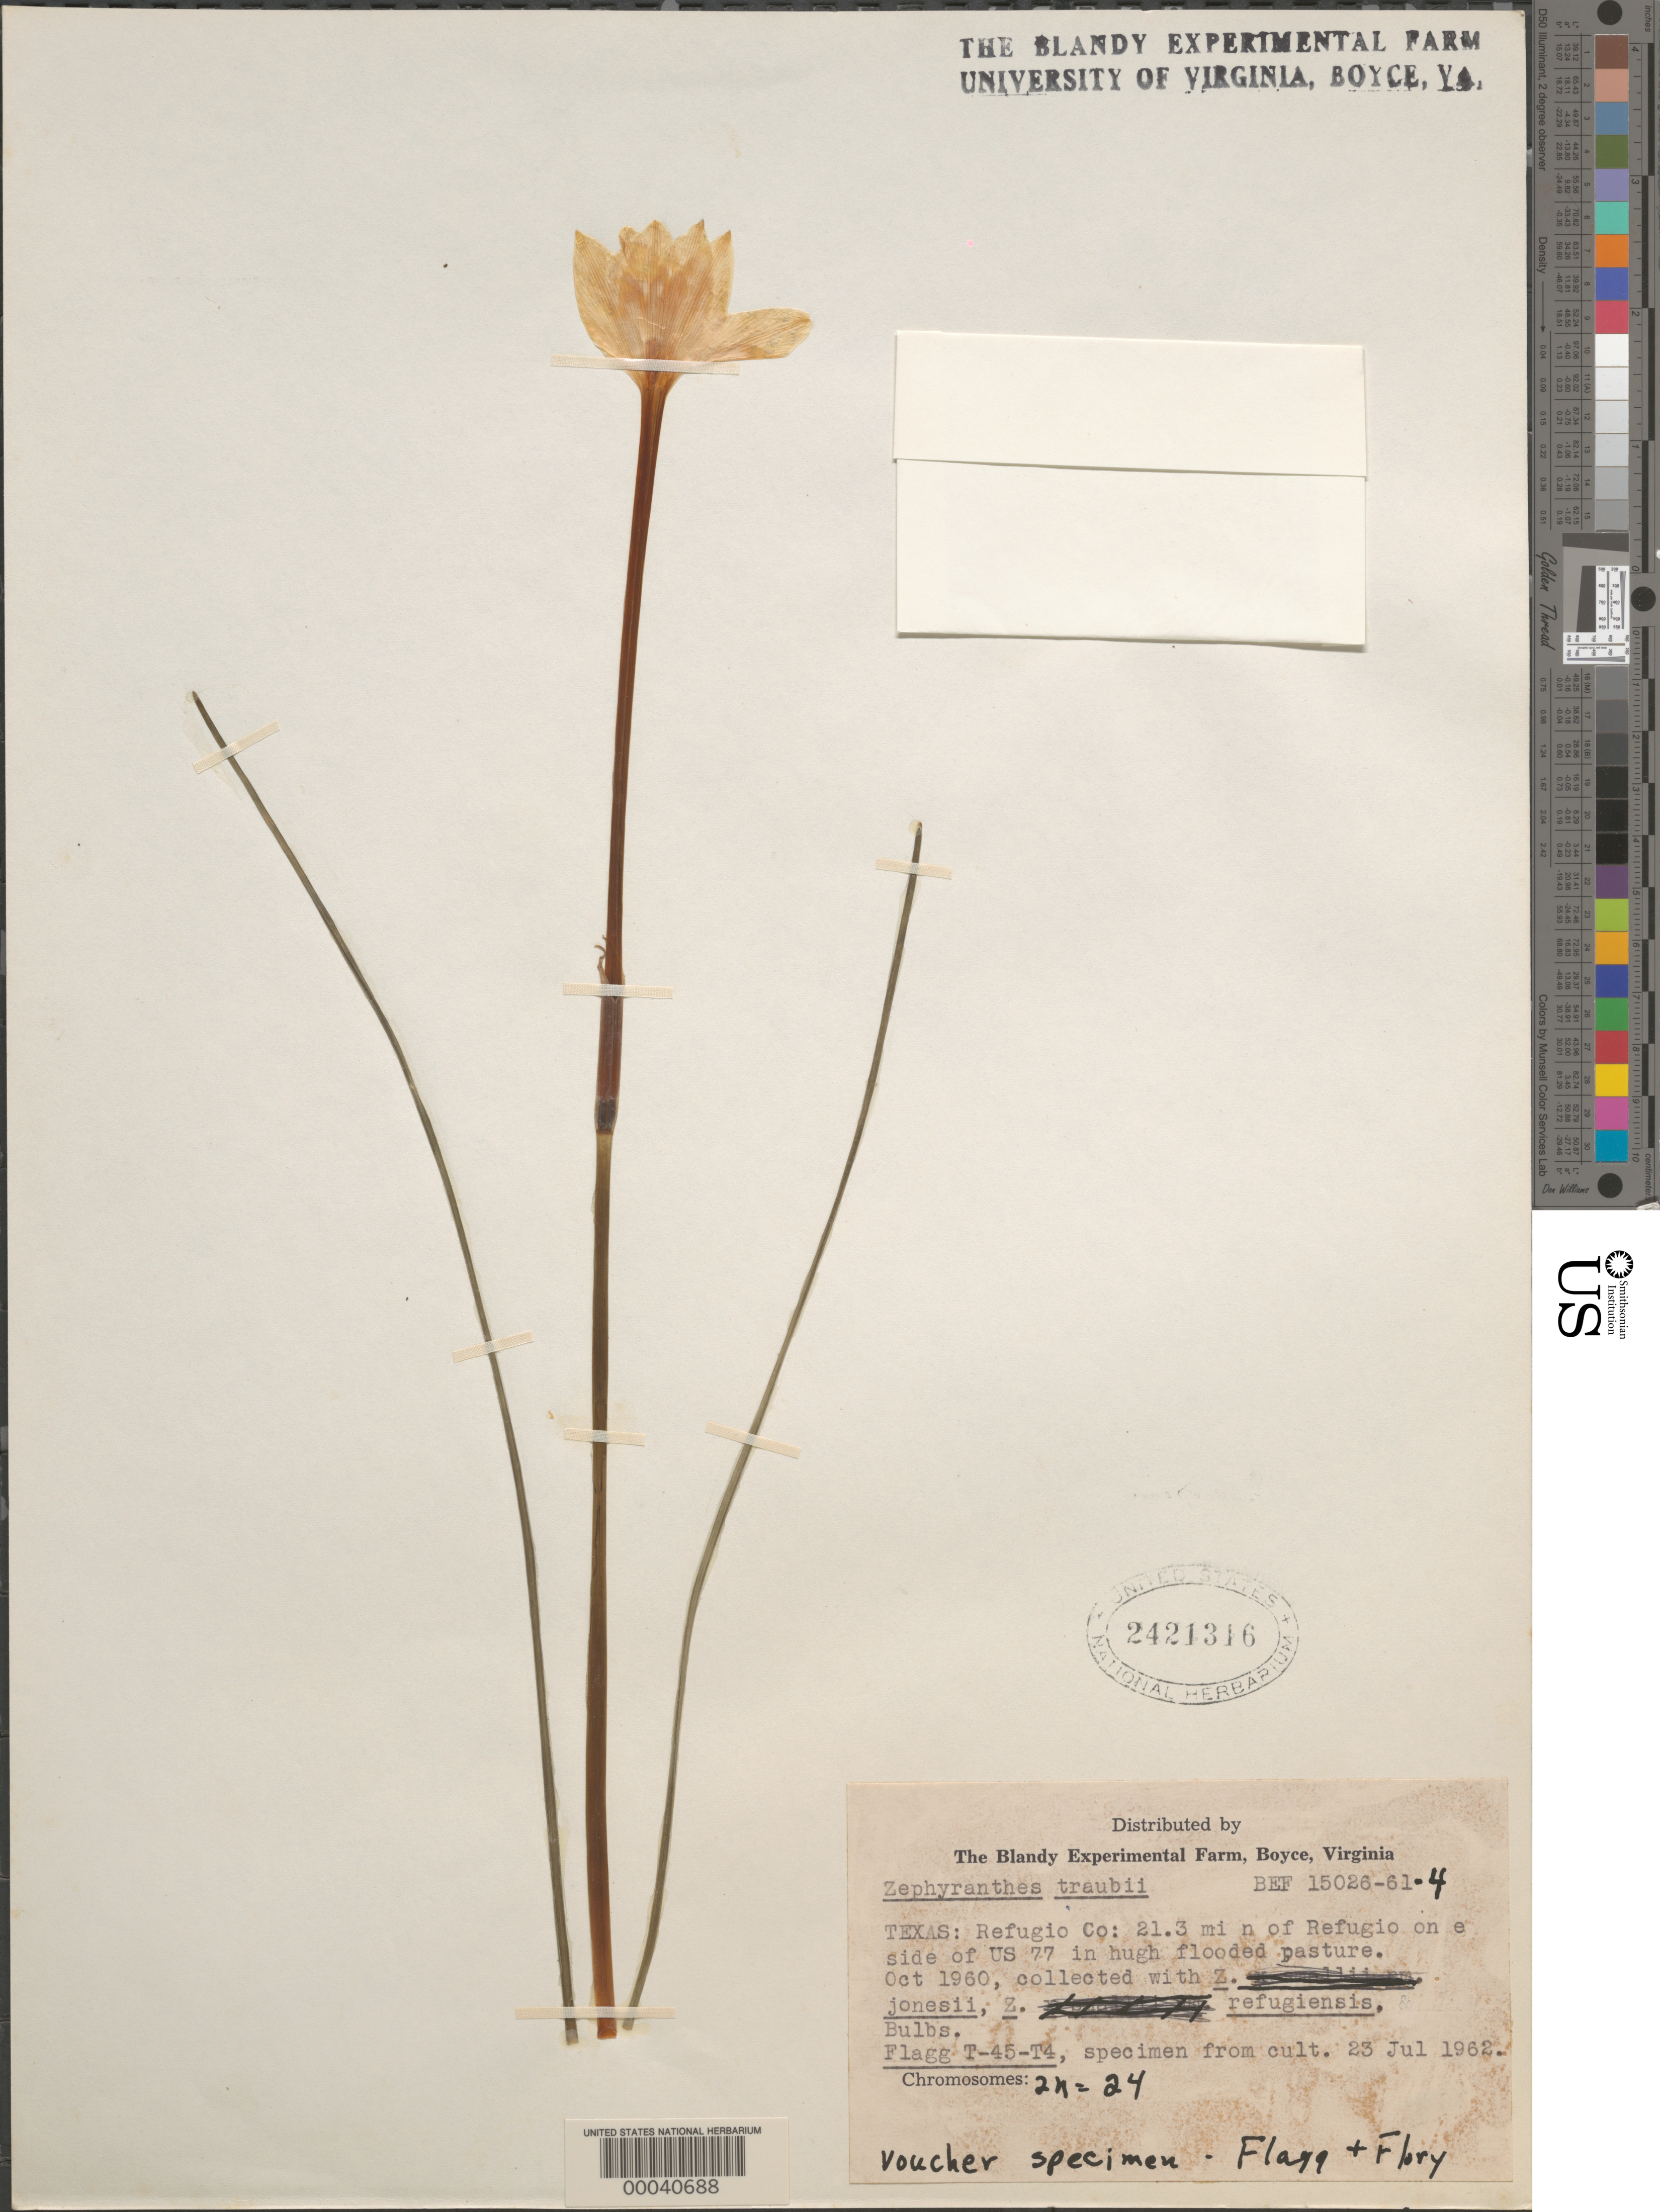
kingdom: Plantae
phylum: Tracheophyta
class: Liliopsida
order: Asparagales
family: Amaryllidaceae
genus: Zephyranthes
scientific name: Zephyranthes traubii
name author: (W. Hayw.) Moldenke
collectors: R. O. Flagg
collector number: T-45-t4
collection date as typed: Oct 1960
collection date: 1960-10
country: United States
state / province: Texas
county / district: Refugio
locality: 21.3 mi. n of refugio on e side of u.s. 77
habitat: Huge flooded pasture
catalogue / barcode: US 2421316